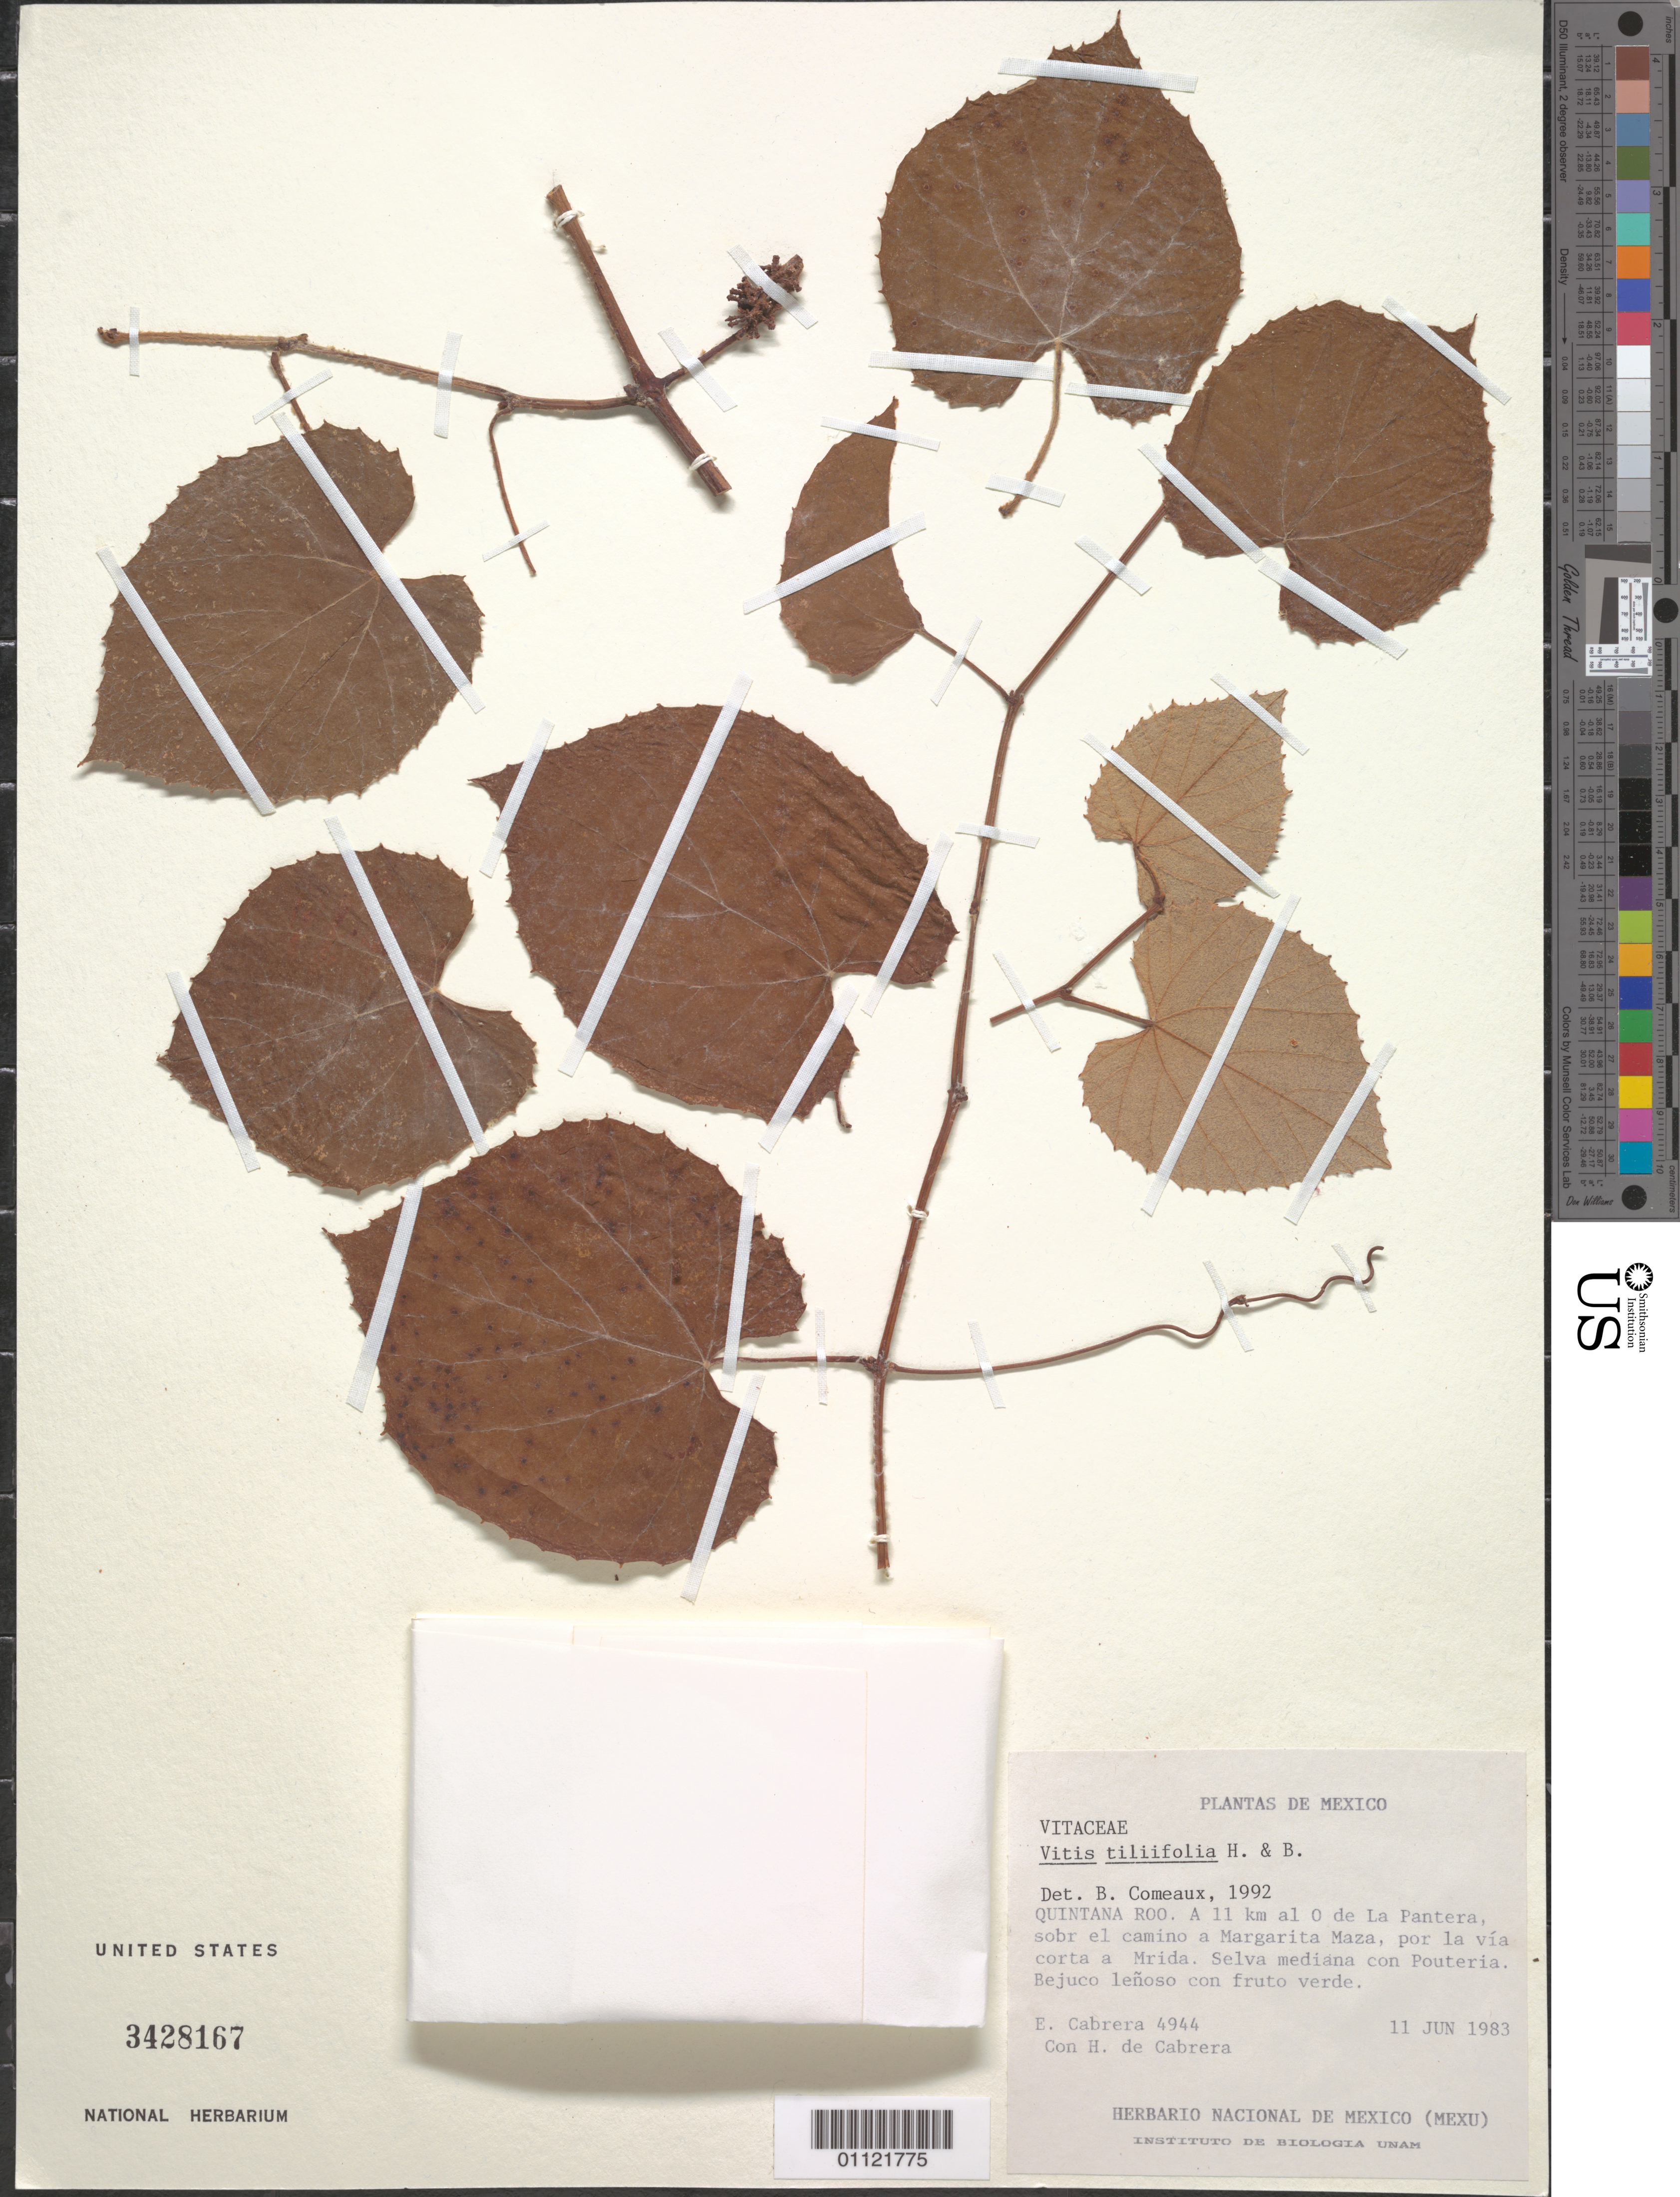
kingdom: Plantae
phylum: Tracheophyta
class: Magnoliopsida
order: Vitales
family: Vitaceae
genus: Vitis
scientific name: Vitis tiliifolia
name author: Humb. & Bonpl. ex Schult.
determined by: Comeaux, B. L.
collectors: E. Cabrera & H. de Cabrera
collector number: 4944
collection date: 1983-06-11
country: Mexico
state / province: Quintana Roo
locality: A 11 km al 0 de La Pantera, sobr el camino a Margarita Maza, por la via corta a Mrida. Selva mediana con Pouteria. Bejuco Lenoso con fruto verde.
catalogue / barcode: US 3428167